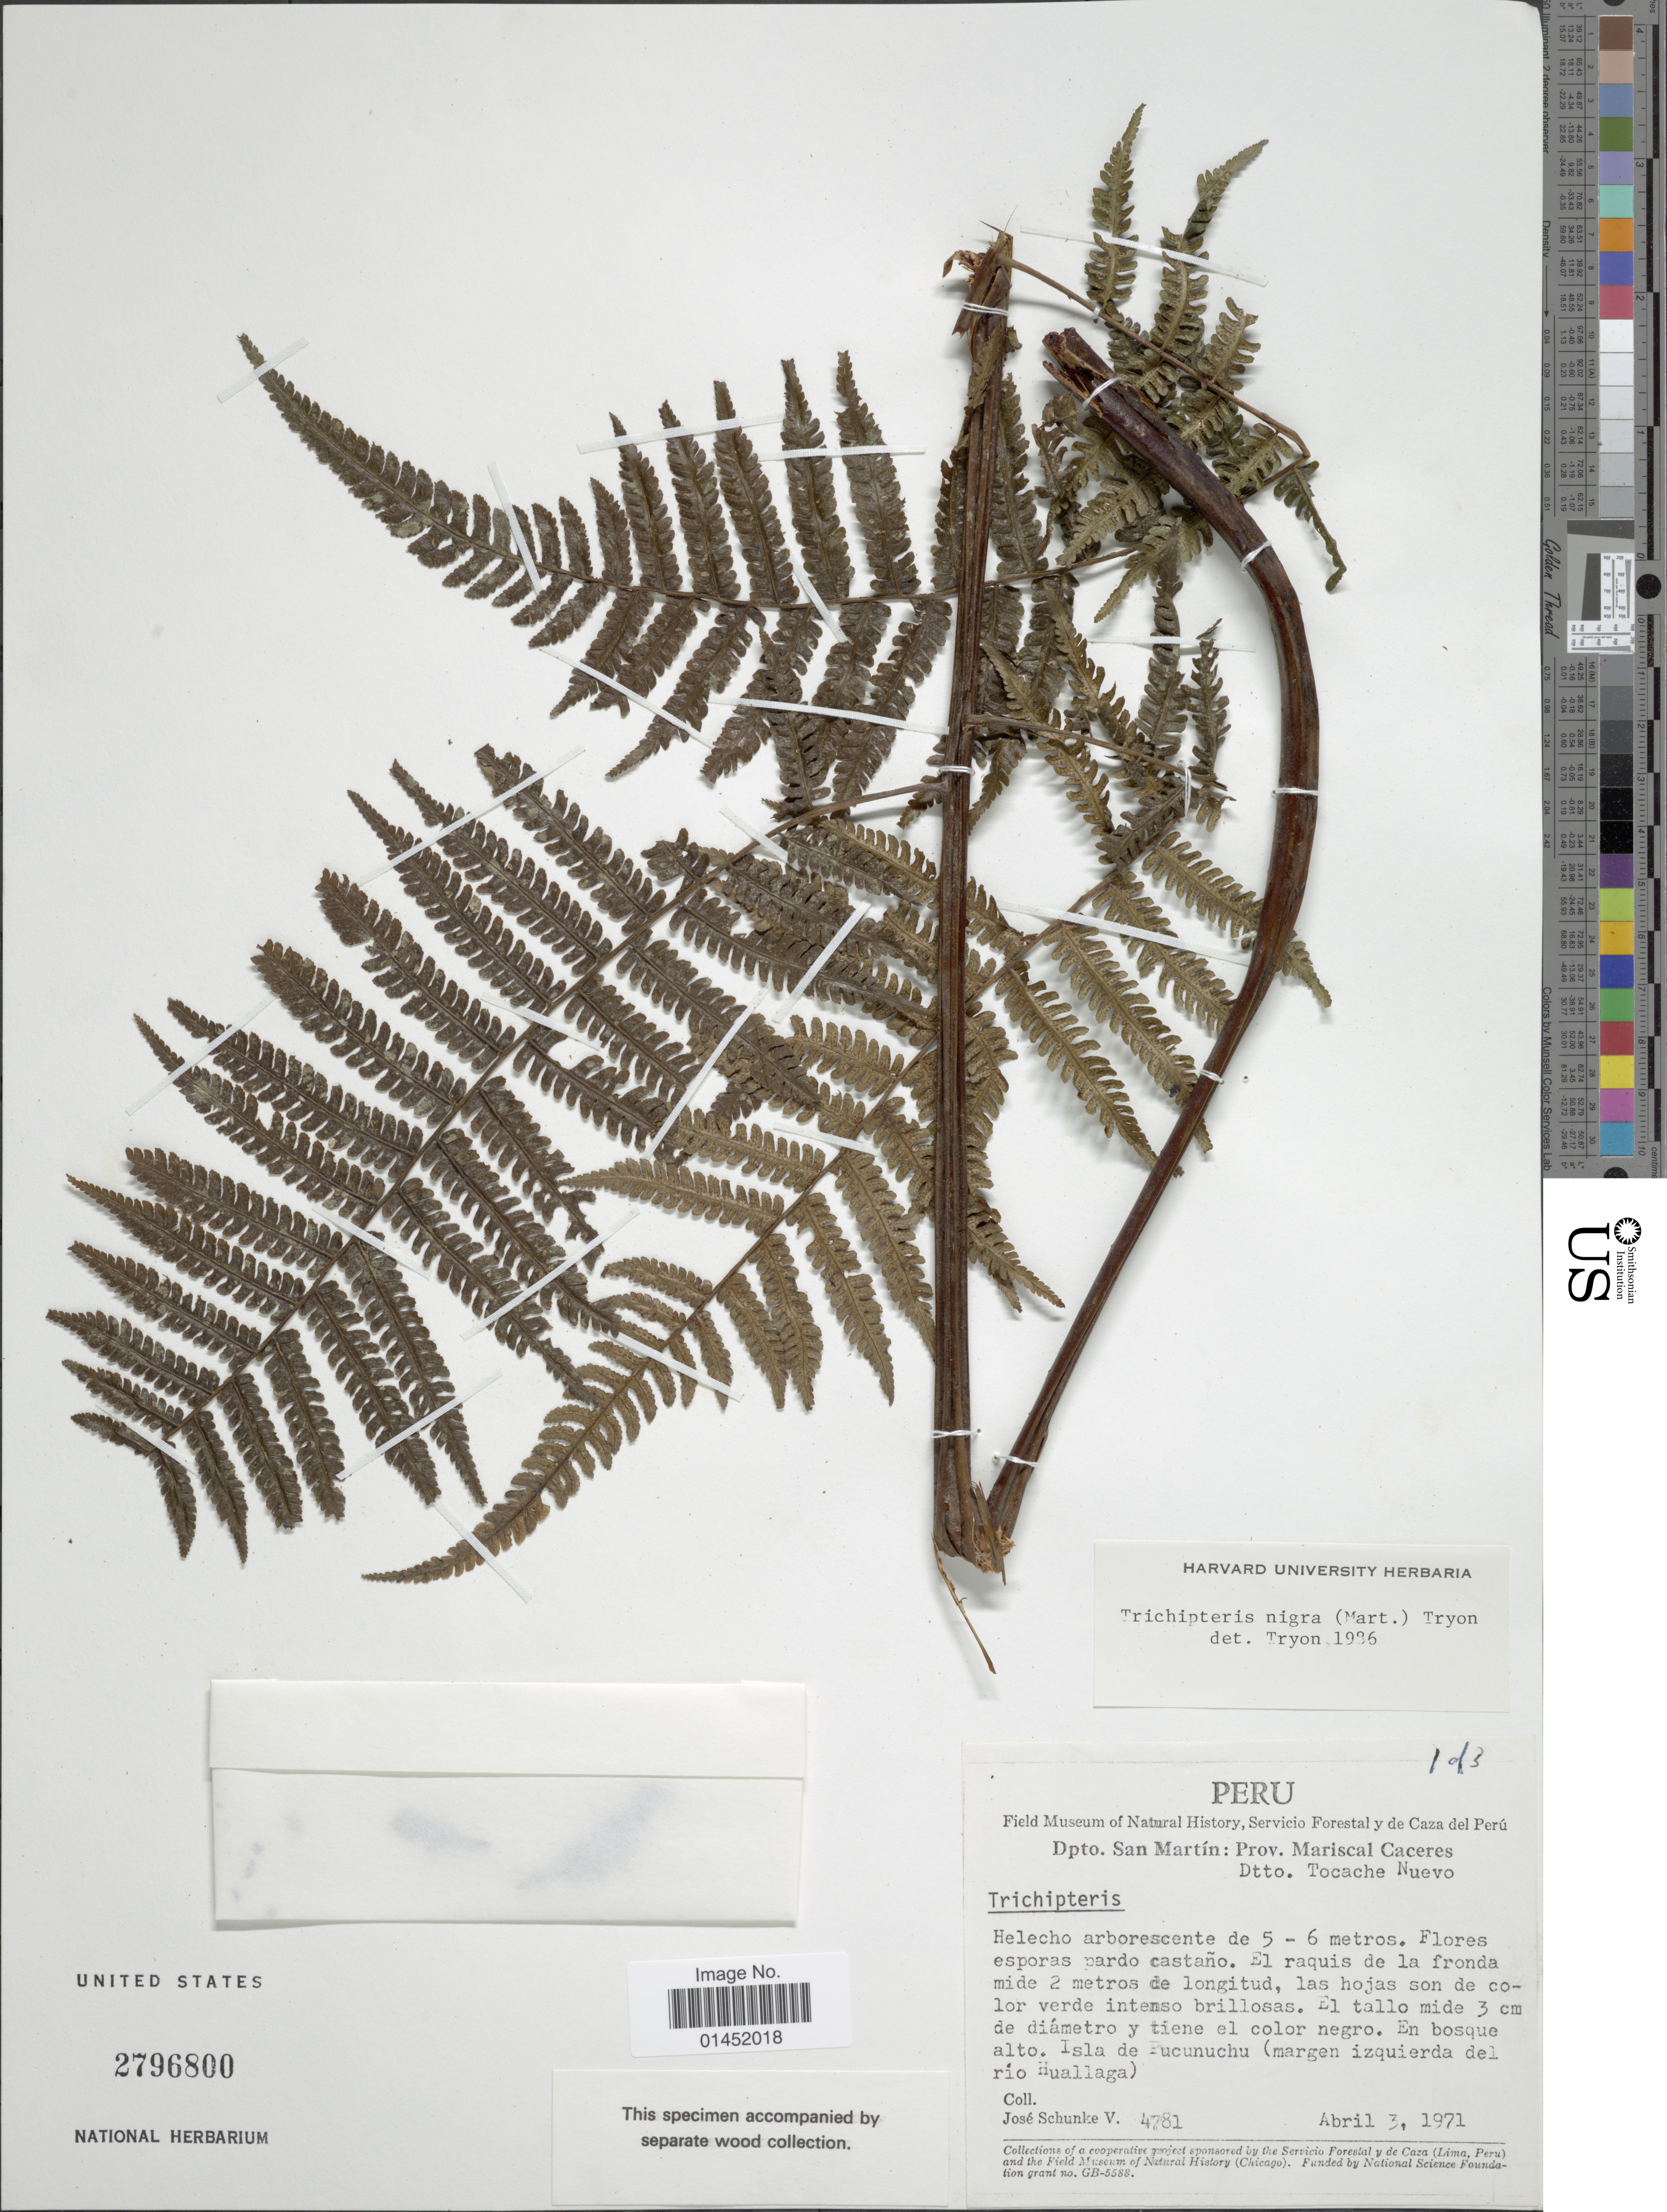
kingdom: Plantae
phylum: Tracheophyta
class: Polypodiopsida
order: Cyatheales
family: Cyatheaceae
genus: Cyathea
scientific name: Cyathea lasiosora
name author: (Mett. ex Kuhn) Domin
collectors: J. Schunke Vigo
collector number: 4781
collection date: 1971-04-03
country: Peru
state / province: San Martín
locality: Dto San Martín: prov. Mariscal Caceres Dtto Tocache Nuevo. Isla de Pucunuchu (margen izquierda del rio Huallaga)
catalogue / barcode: US 2796800